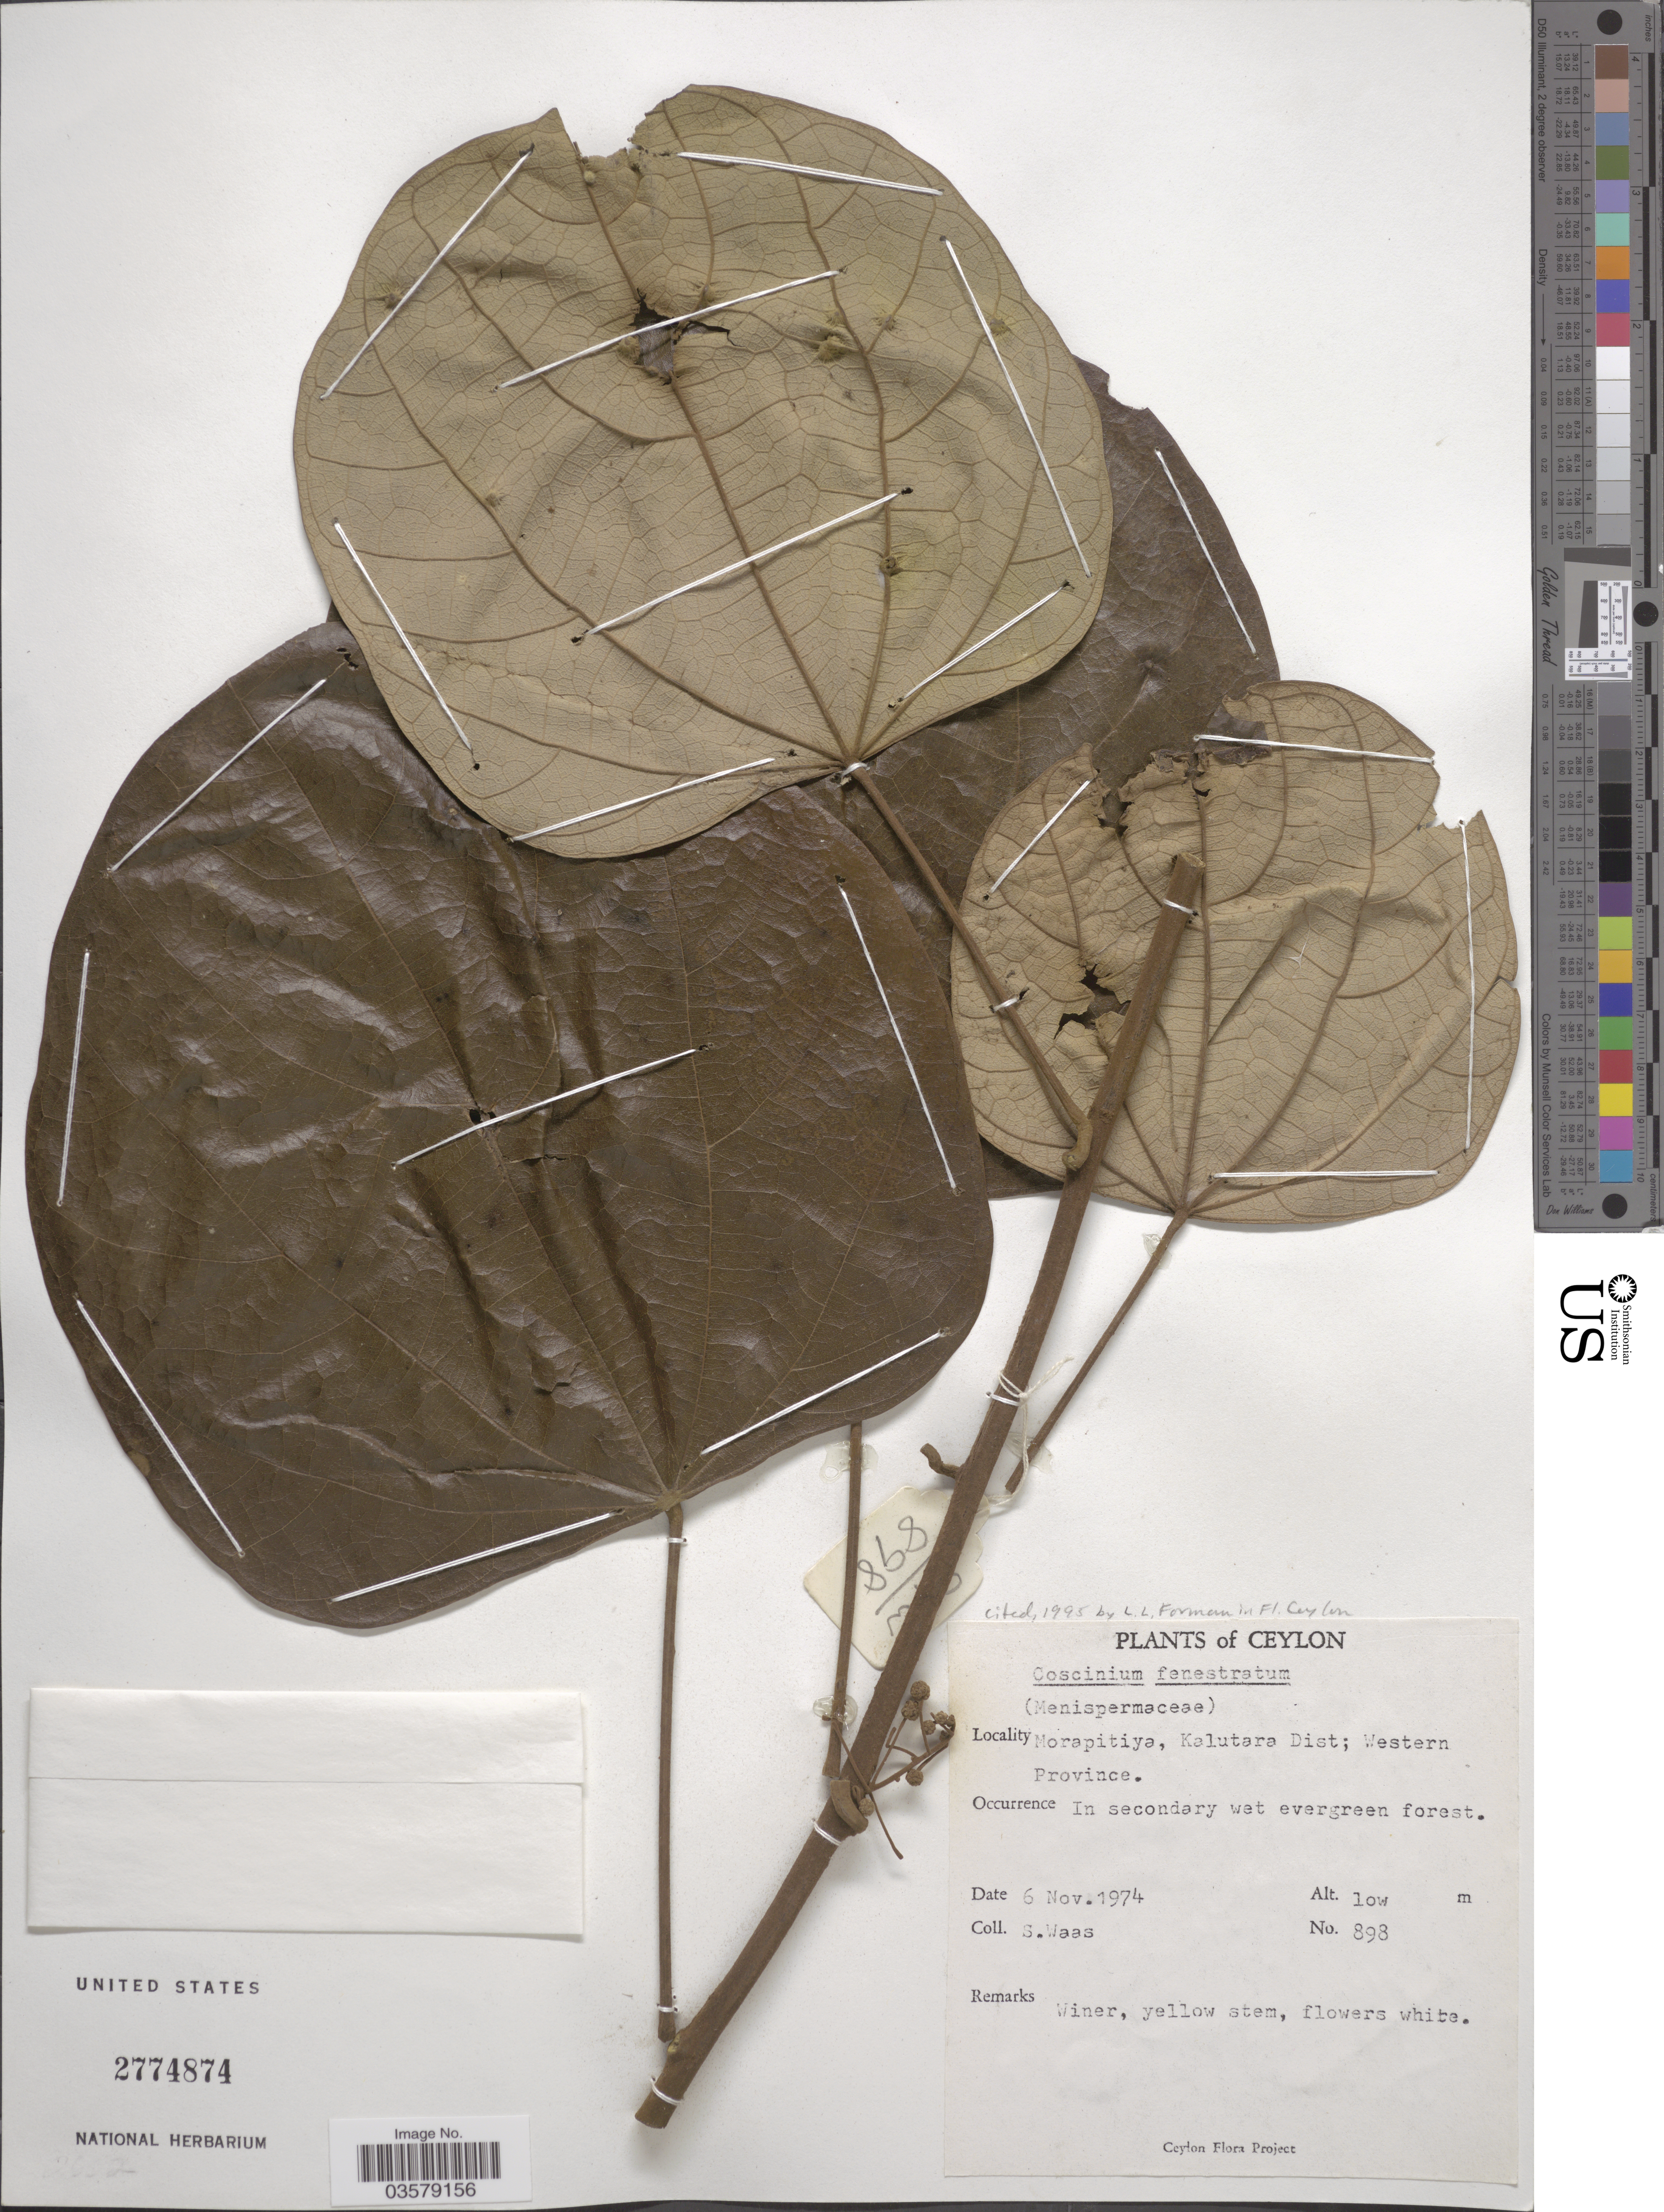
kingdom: Plantae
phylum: Tracheophyta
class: Magnoliopsida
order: Ranunculales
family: Menispermaceae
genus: Coscinium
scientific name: Coscinium fenestratum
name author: Colebr.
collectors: S. Waas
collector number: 898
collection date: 1974-11-06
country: Sri Lanka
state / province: Western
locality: Ceylon. Morapitiya, Kalutara Dist; Western Province.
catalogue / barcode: US 2774874